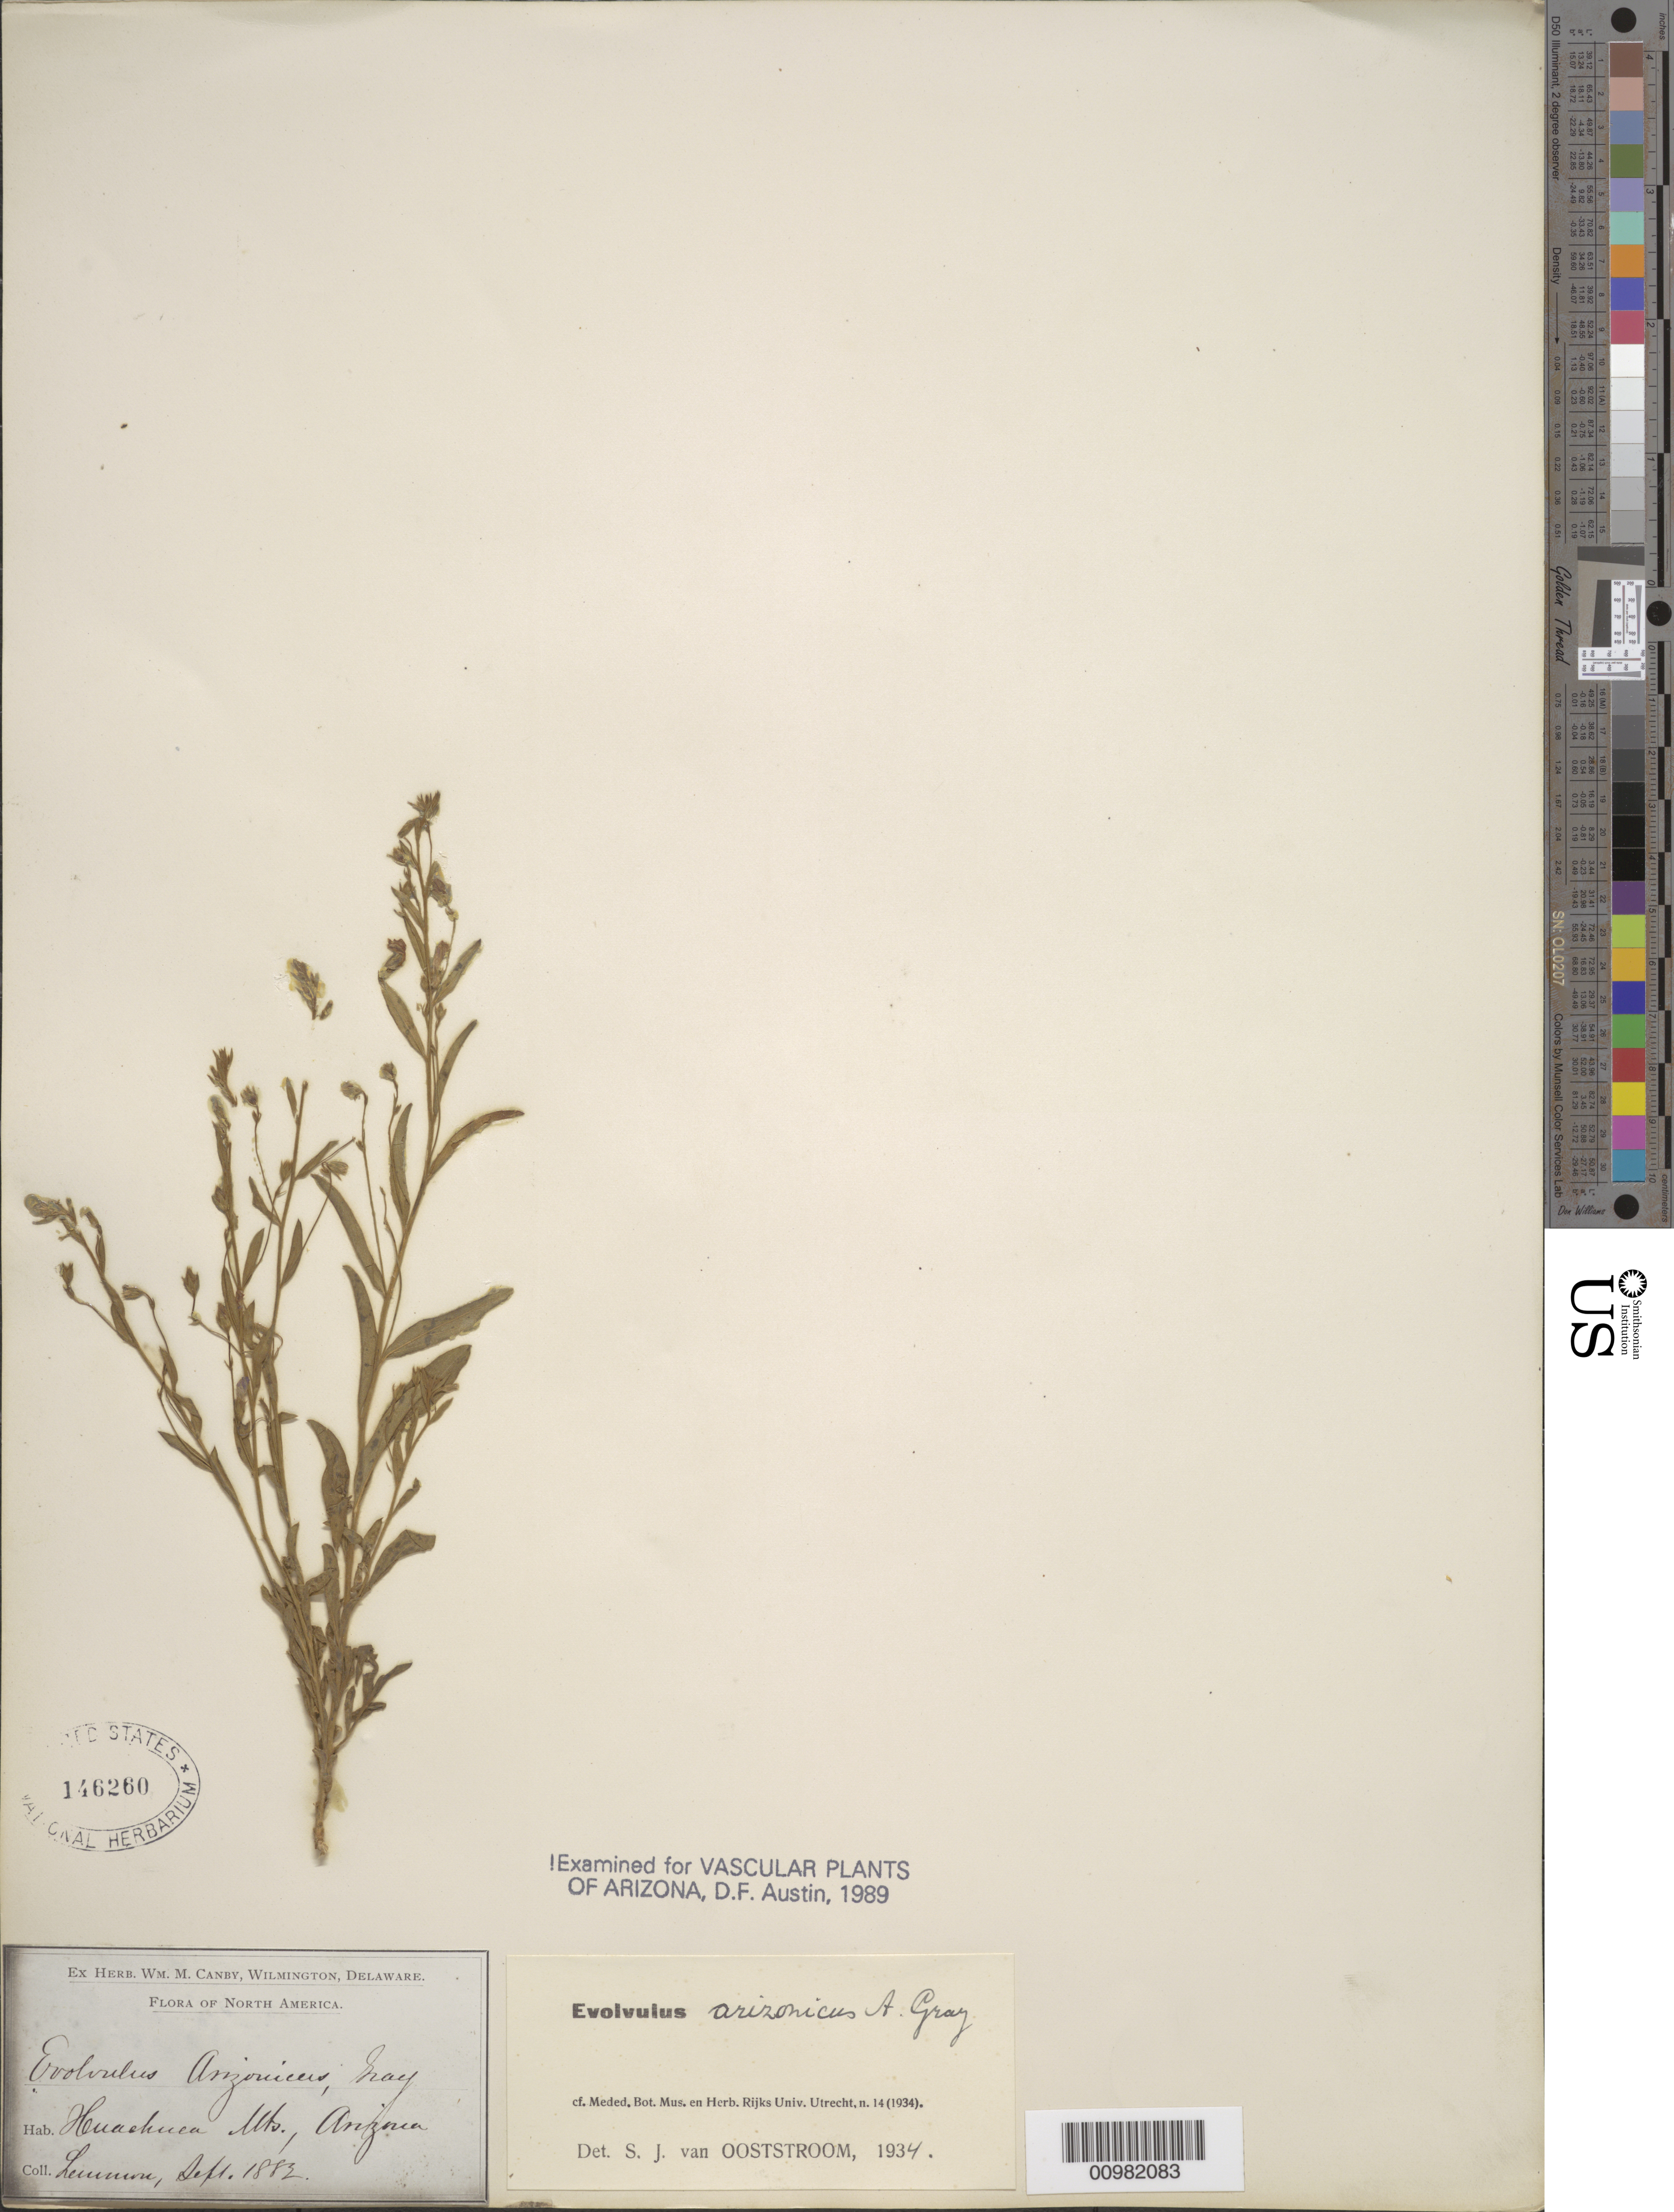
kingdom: Plantae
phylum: Tracheophyta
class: Magnoliopsida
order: Solanales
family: Convolvulaceae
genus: Evolvulus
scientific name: Evolvulus arizonicus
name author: A. Gray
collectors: J. G. Lemmon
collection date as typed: Sep 1882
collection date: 1882-09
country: United States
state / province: Arizona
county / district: Cochise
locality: Huachuca Mts.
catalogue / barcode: US 146260